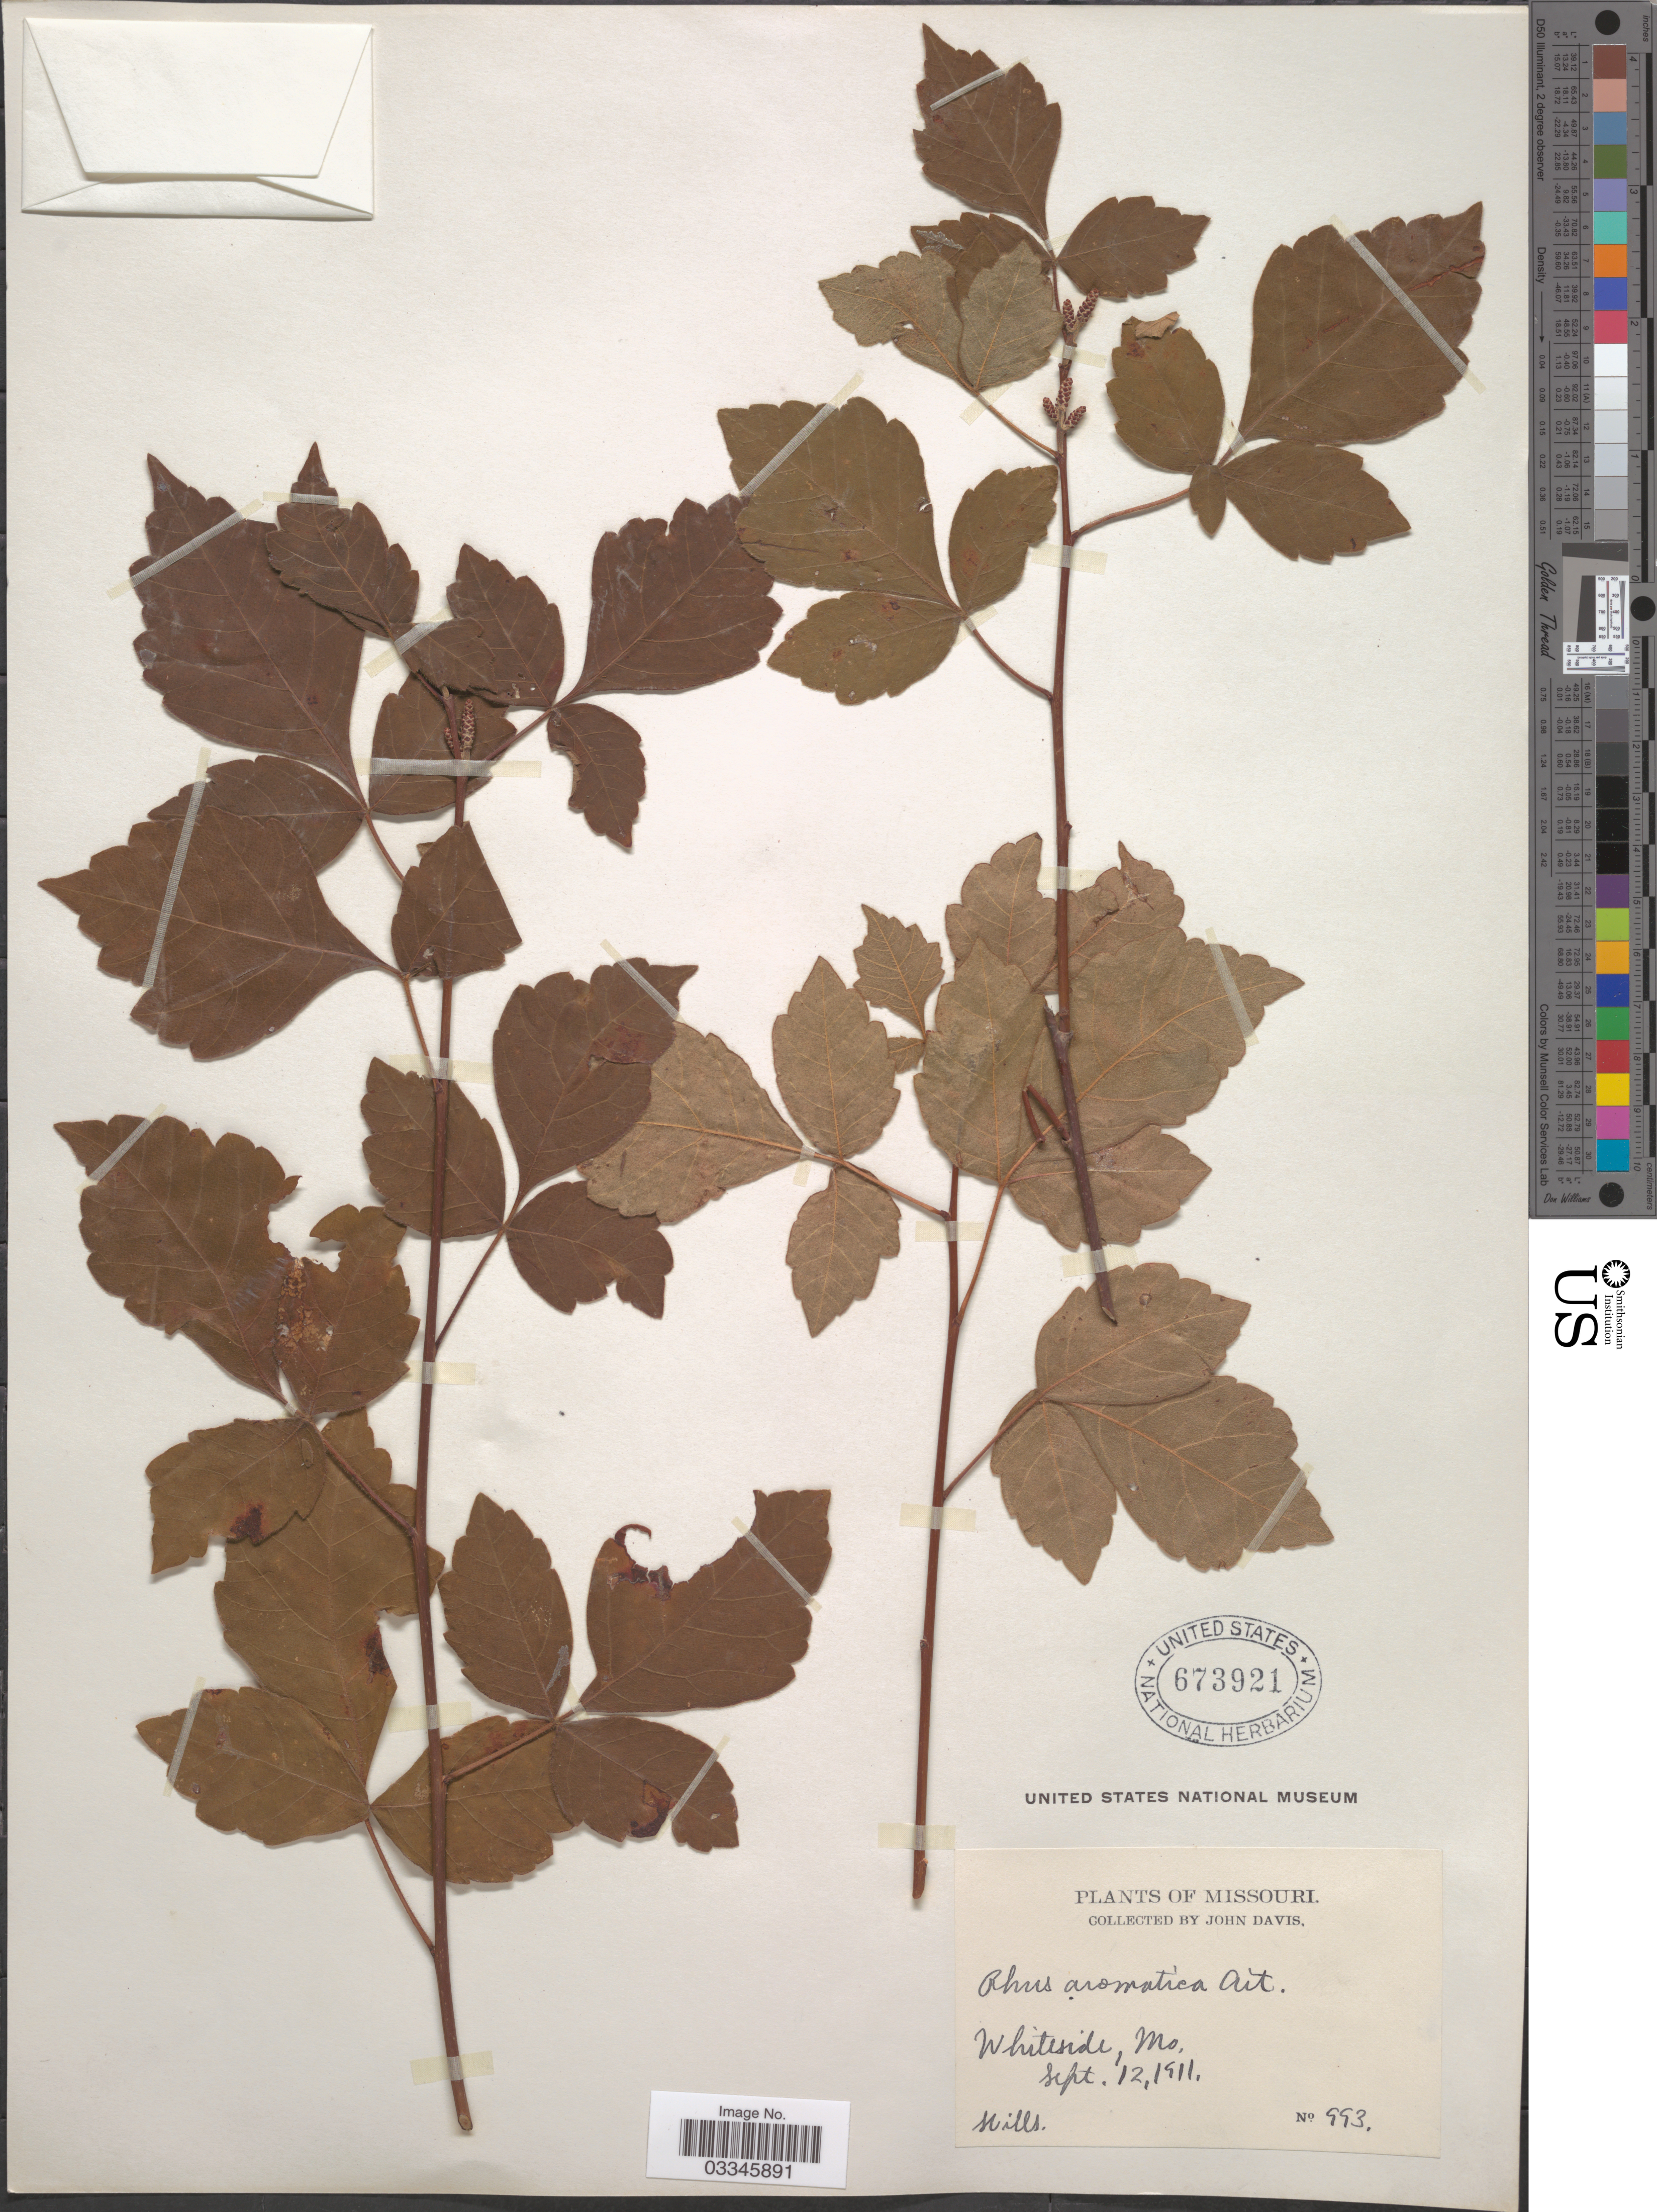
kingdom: Plantae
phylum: Tracheophyta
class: Magnoliopsida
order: Sapindales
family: Anacardiaceae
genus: Rhus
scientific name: Rhus crenata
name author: Thunb.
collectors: J. Davis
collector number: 993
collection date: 1911-09-12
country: United States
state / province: Missouri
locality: Whiteside. Hills.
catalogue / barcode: US 673921